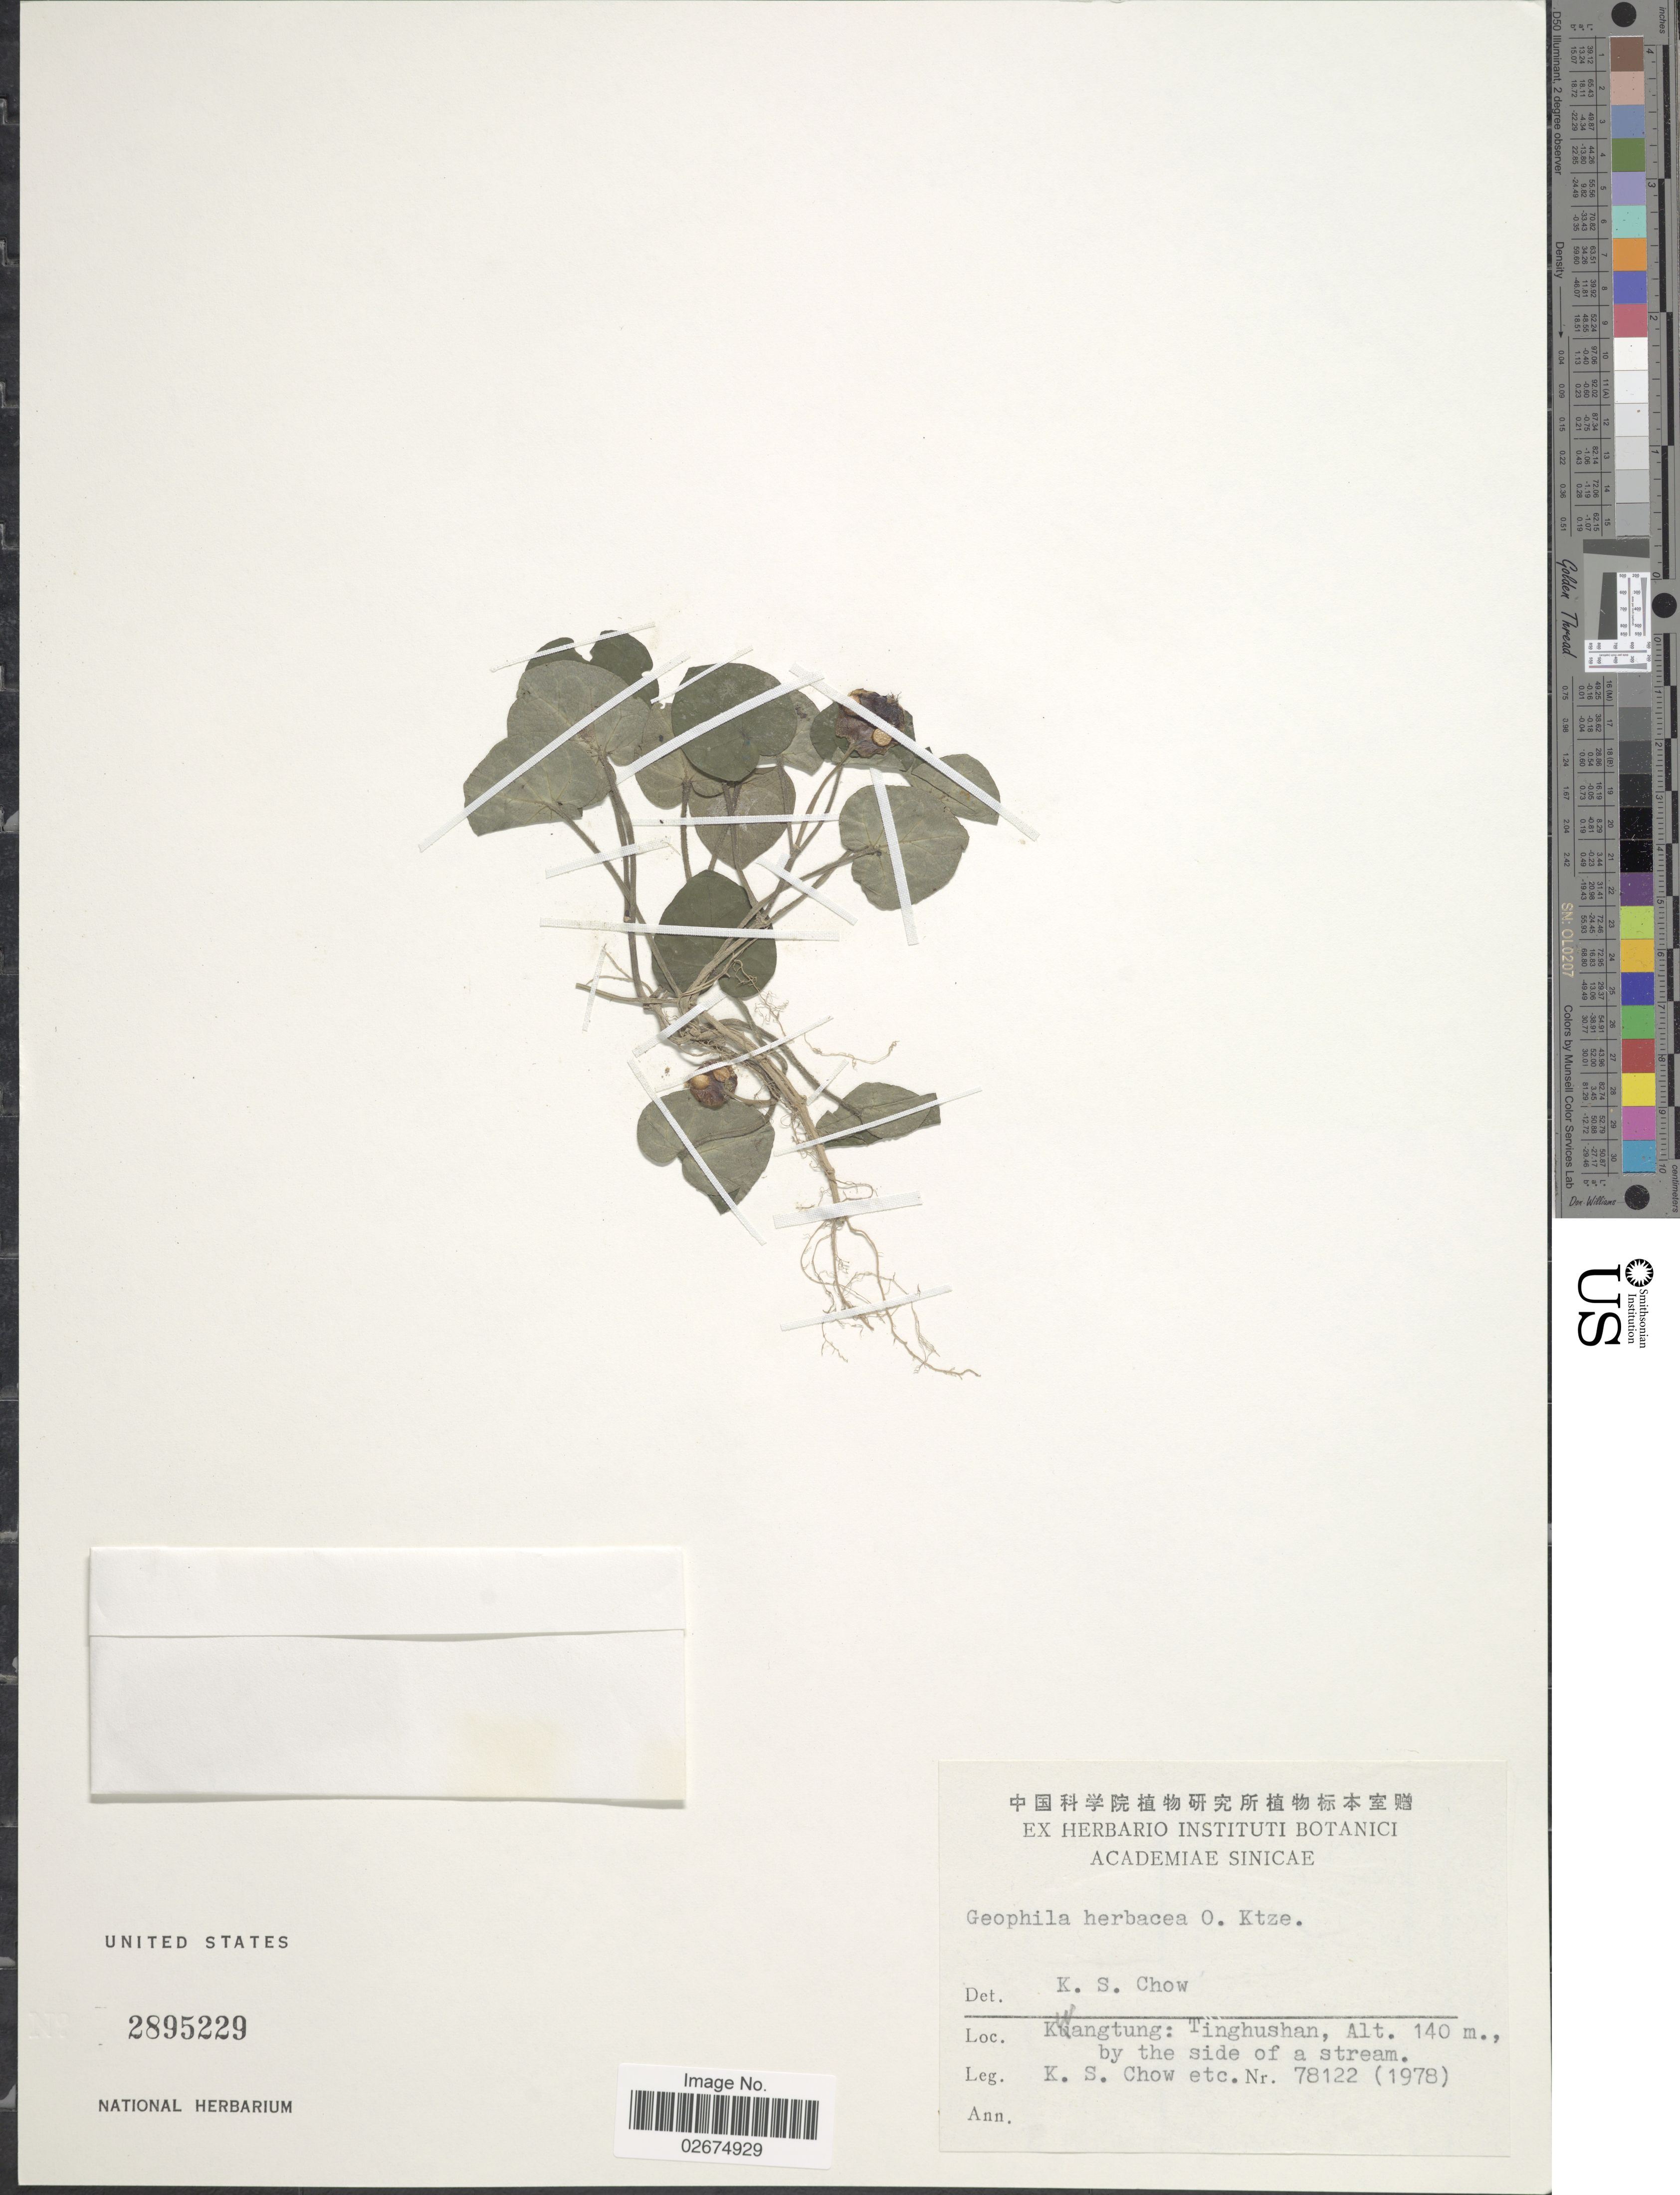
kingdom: Plantae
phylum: Tracheophyta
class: Magnoliopsida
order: Gentianales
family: Rubiaceae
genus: Geophila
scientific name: Geophila repens var. asiatica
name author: (Cham. & Schltdl.) Fosberg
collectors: K. S. Chow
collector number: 78122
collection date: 1978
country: China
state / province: Guangdong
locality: Kwangtung, Tinghushan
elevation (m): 140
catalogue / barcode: US 2895229